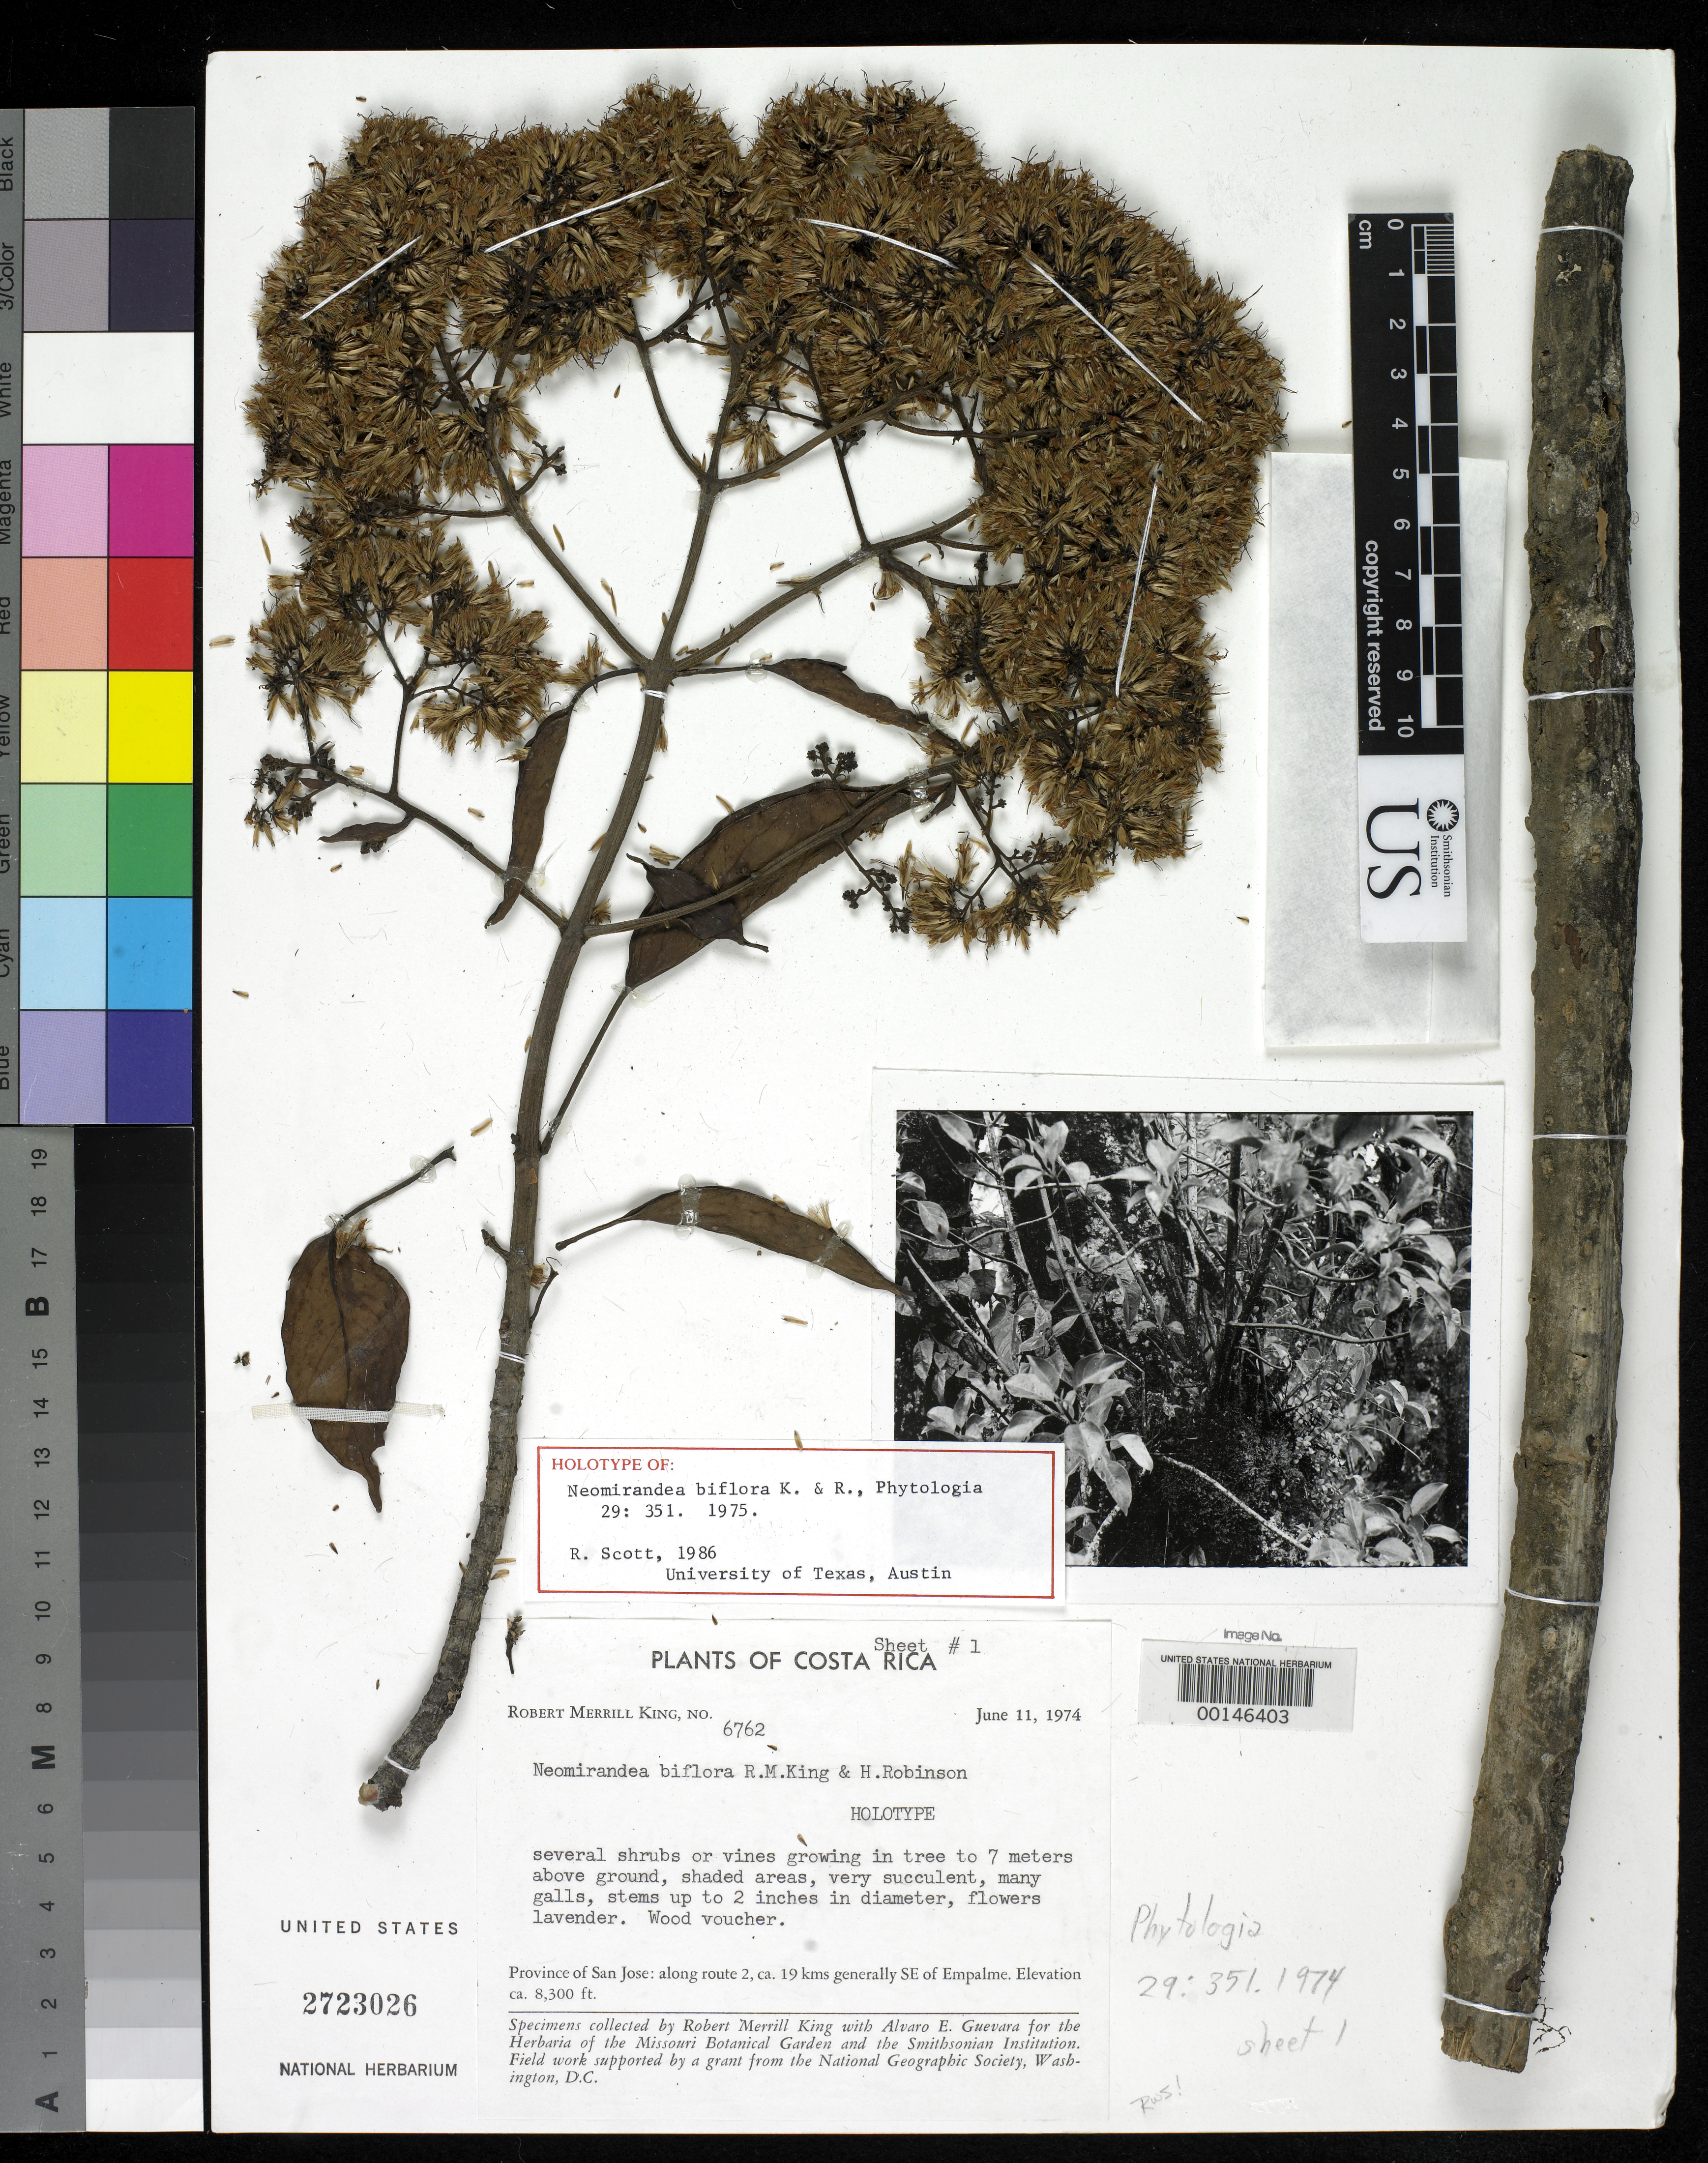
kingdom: Plantae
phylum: Tracheophyta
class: Magnoliopsida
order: Asterales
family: Asteraceae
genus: Neomirandea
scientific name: Neomirandea biflora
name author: R.M. King & H. Rob.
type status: Holotype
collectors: R. M. King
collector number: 6762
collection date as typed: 11 Jun 1974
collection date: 1974-06-11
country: Costa Rica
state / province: San José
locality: SE of Empalme; alt. 8300 ft.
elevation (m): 2530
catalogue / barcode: US 2723026